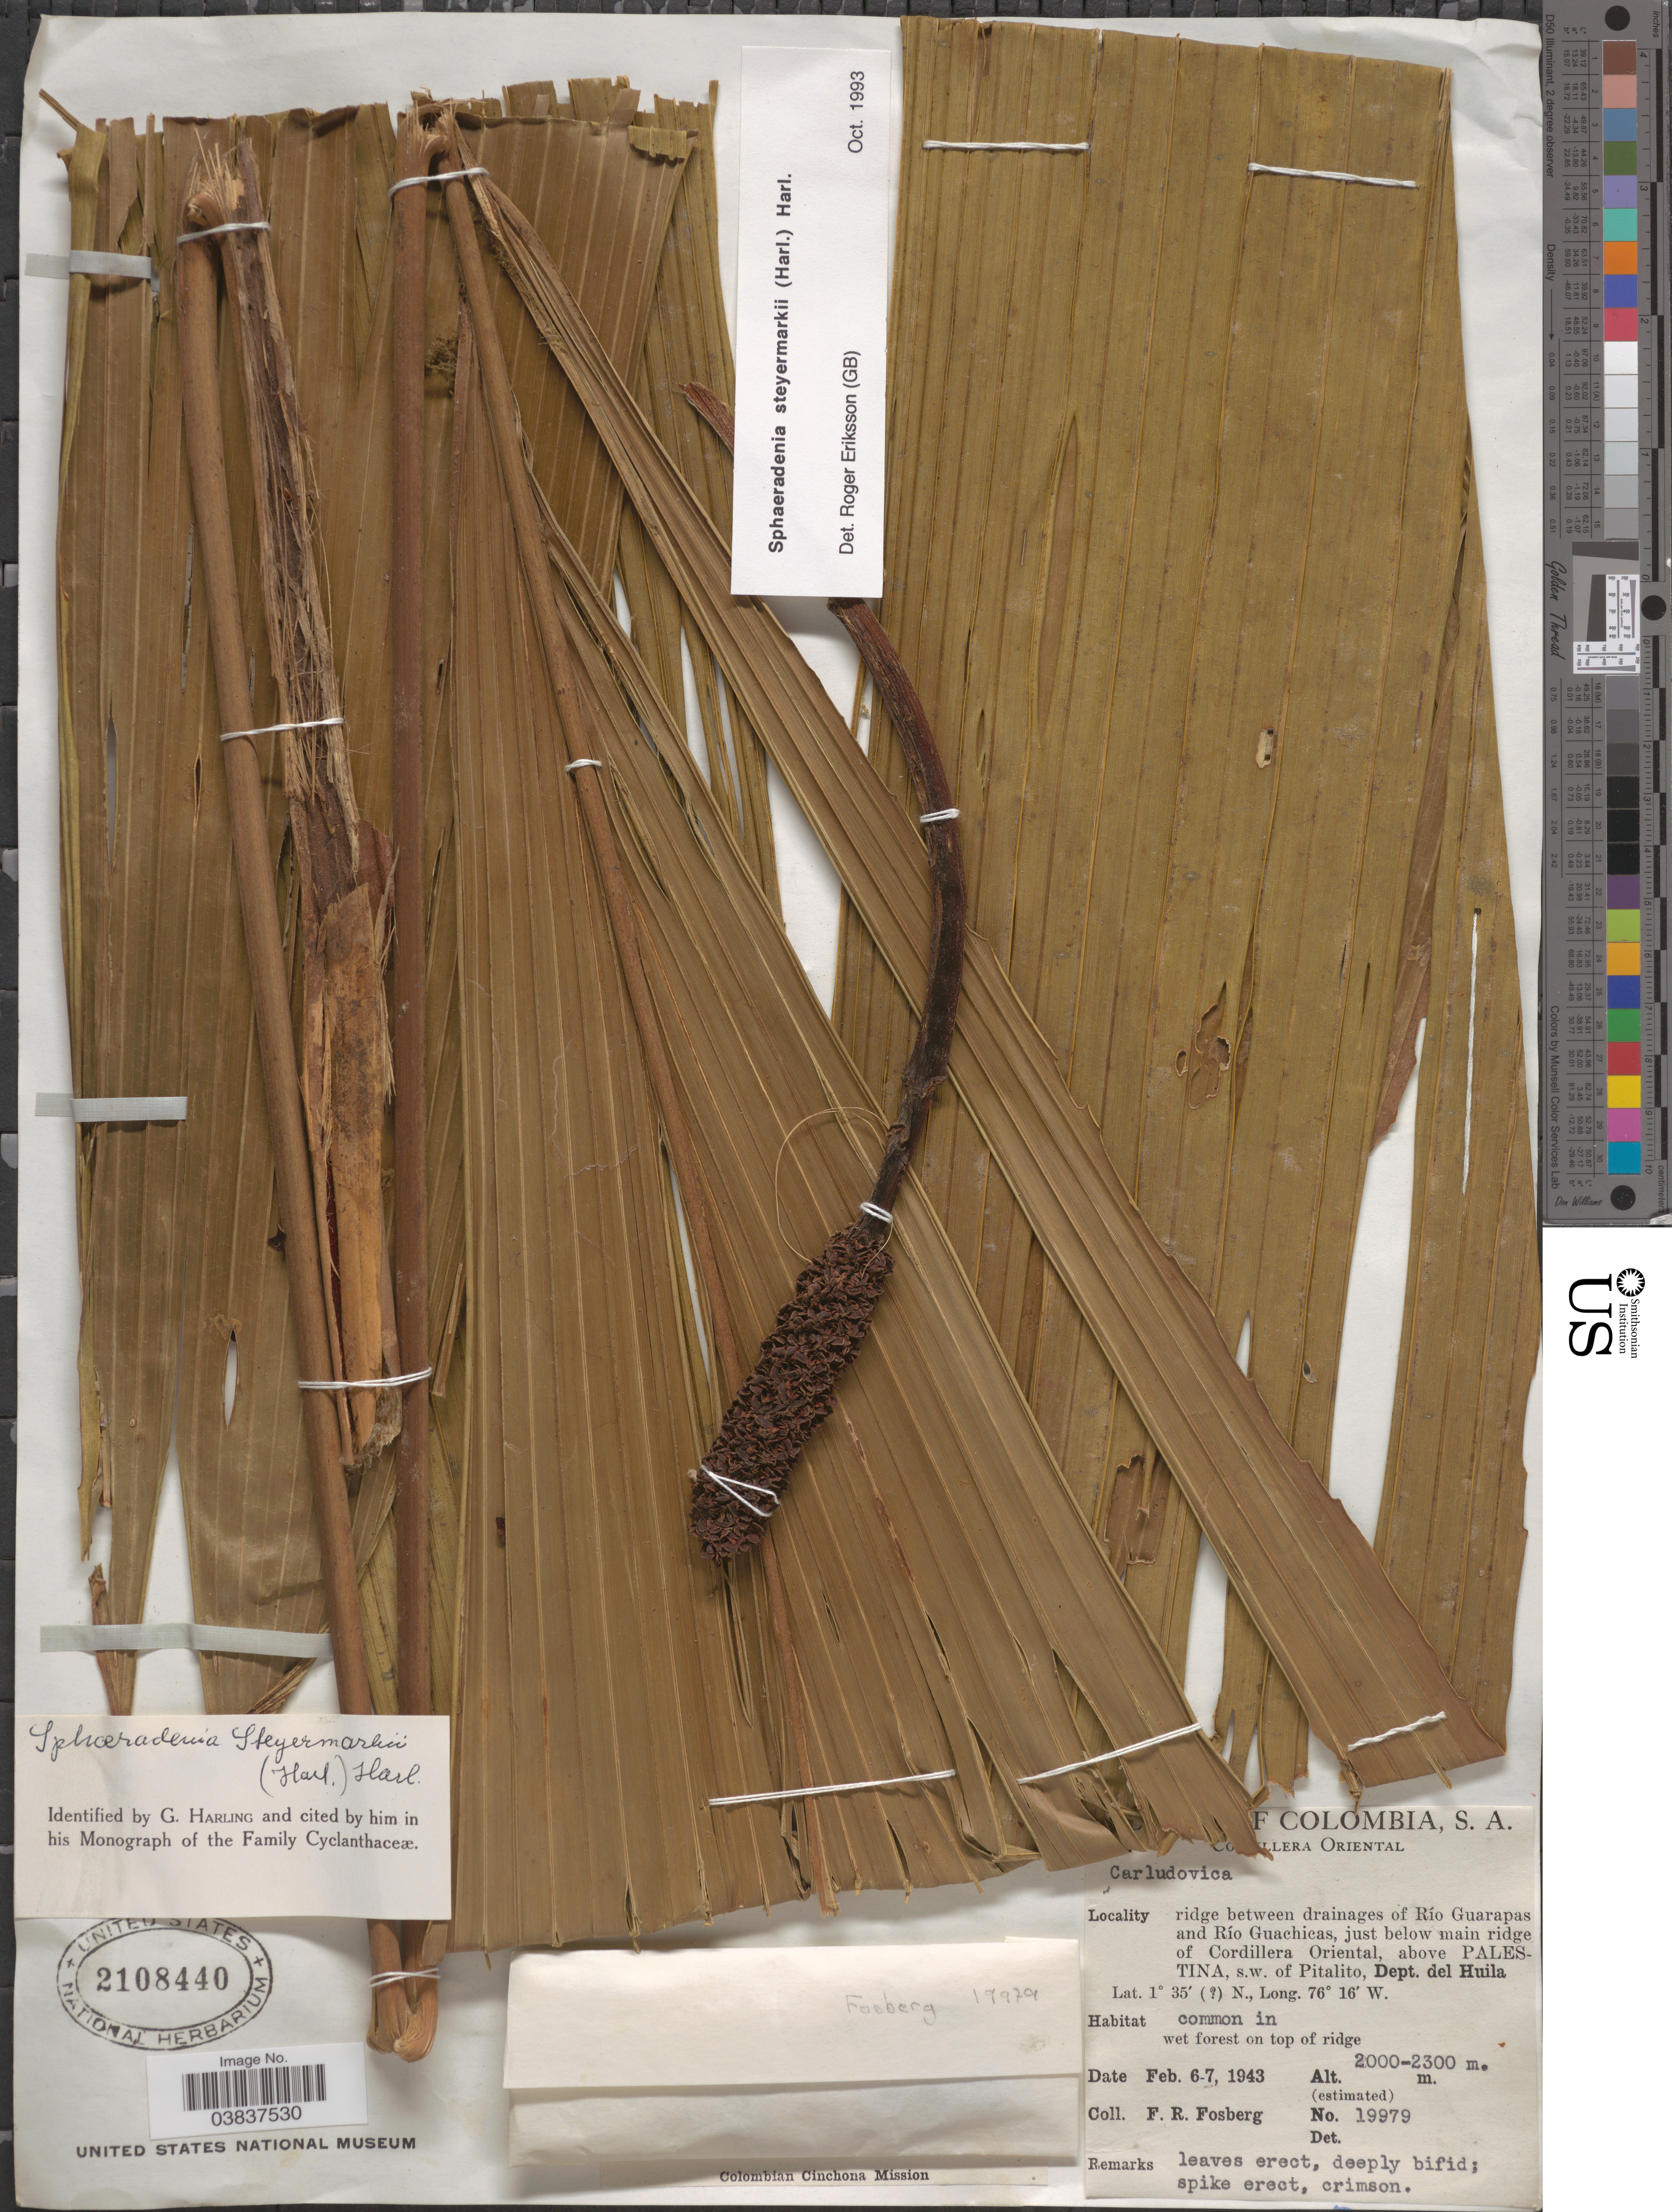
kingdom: Plantae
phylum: Tracheophyta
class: Liliopsida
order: Pandanales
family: Cyclanthaceae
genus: Sphaeradenia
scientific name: Sphaeradenia steyermarkii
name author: (Hart.) Harling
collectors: F. R. Fosberg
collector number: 19979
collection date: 1943-02-06/1943-02-07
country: Colombia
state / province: Huila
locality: Cordillera Oriental. Ridge between drainage of Río Guarapas and Río Guachicas, just below main ridge of Cordillera Oriental, above Palestina, s.w. of Pitalito, Dept. del Huila.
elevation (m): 2000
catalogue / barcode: US 2108440